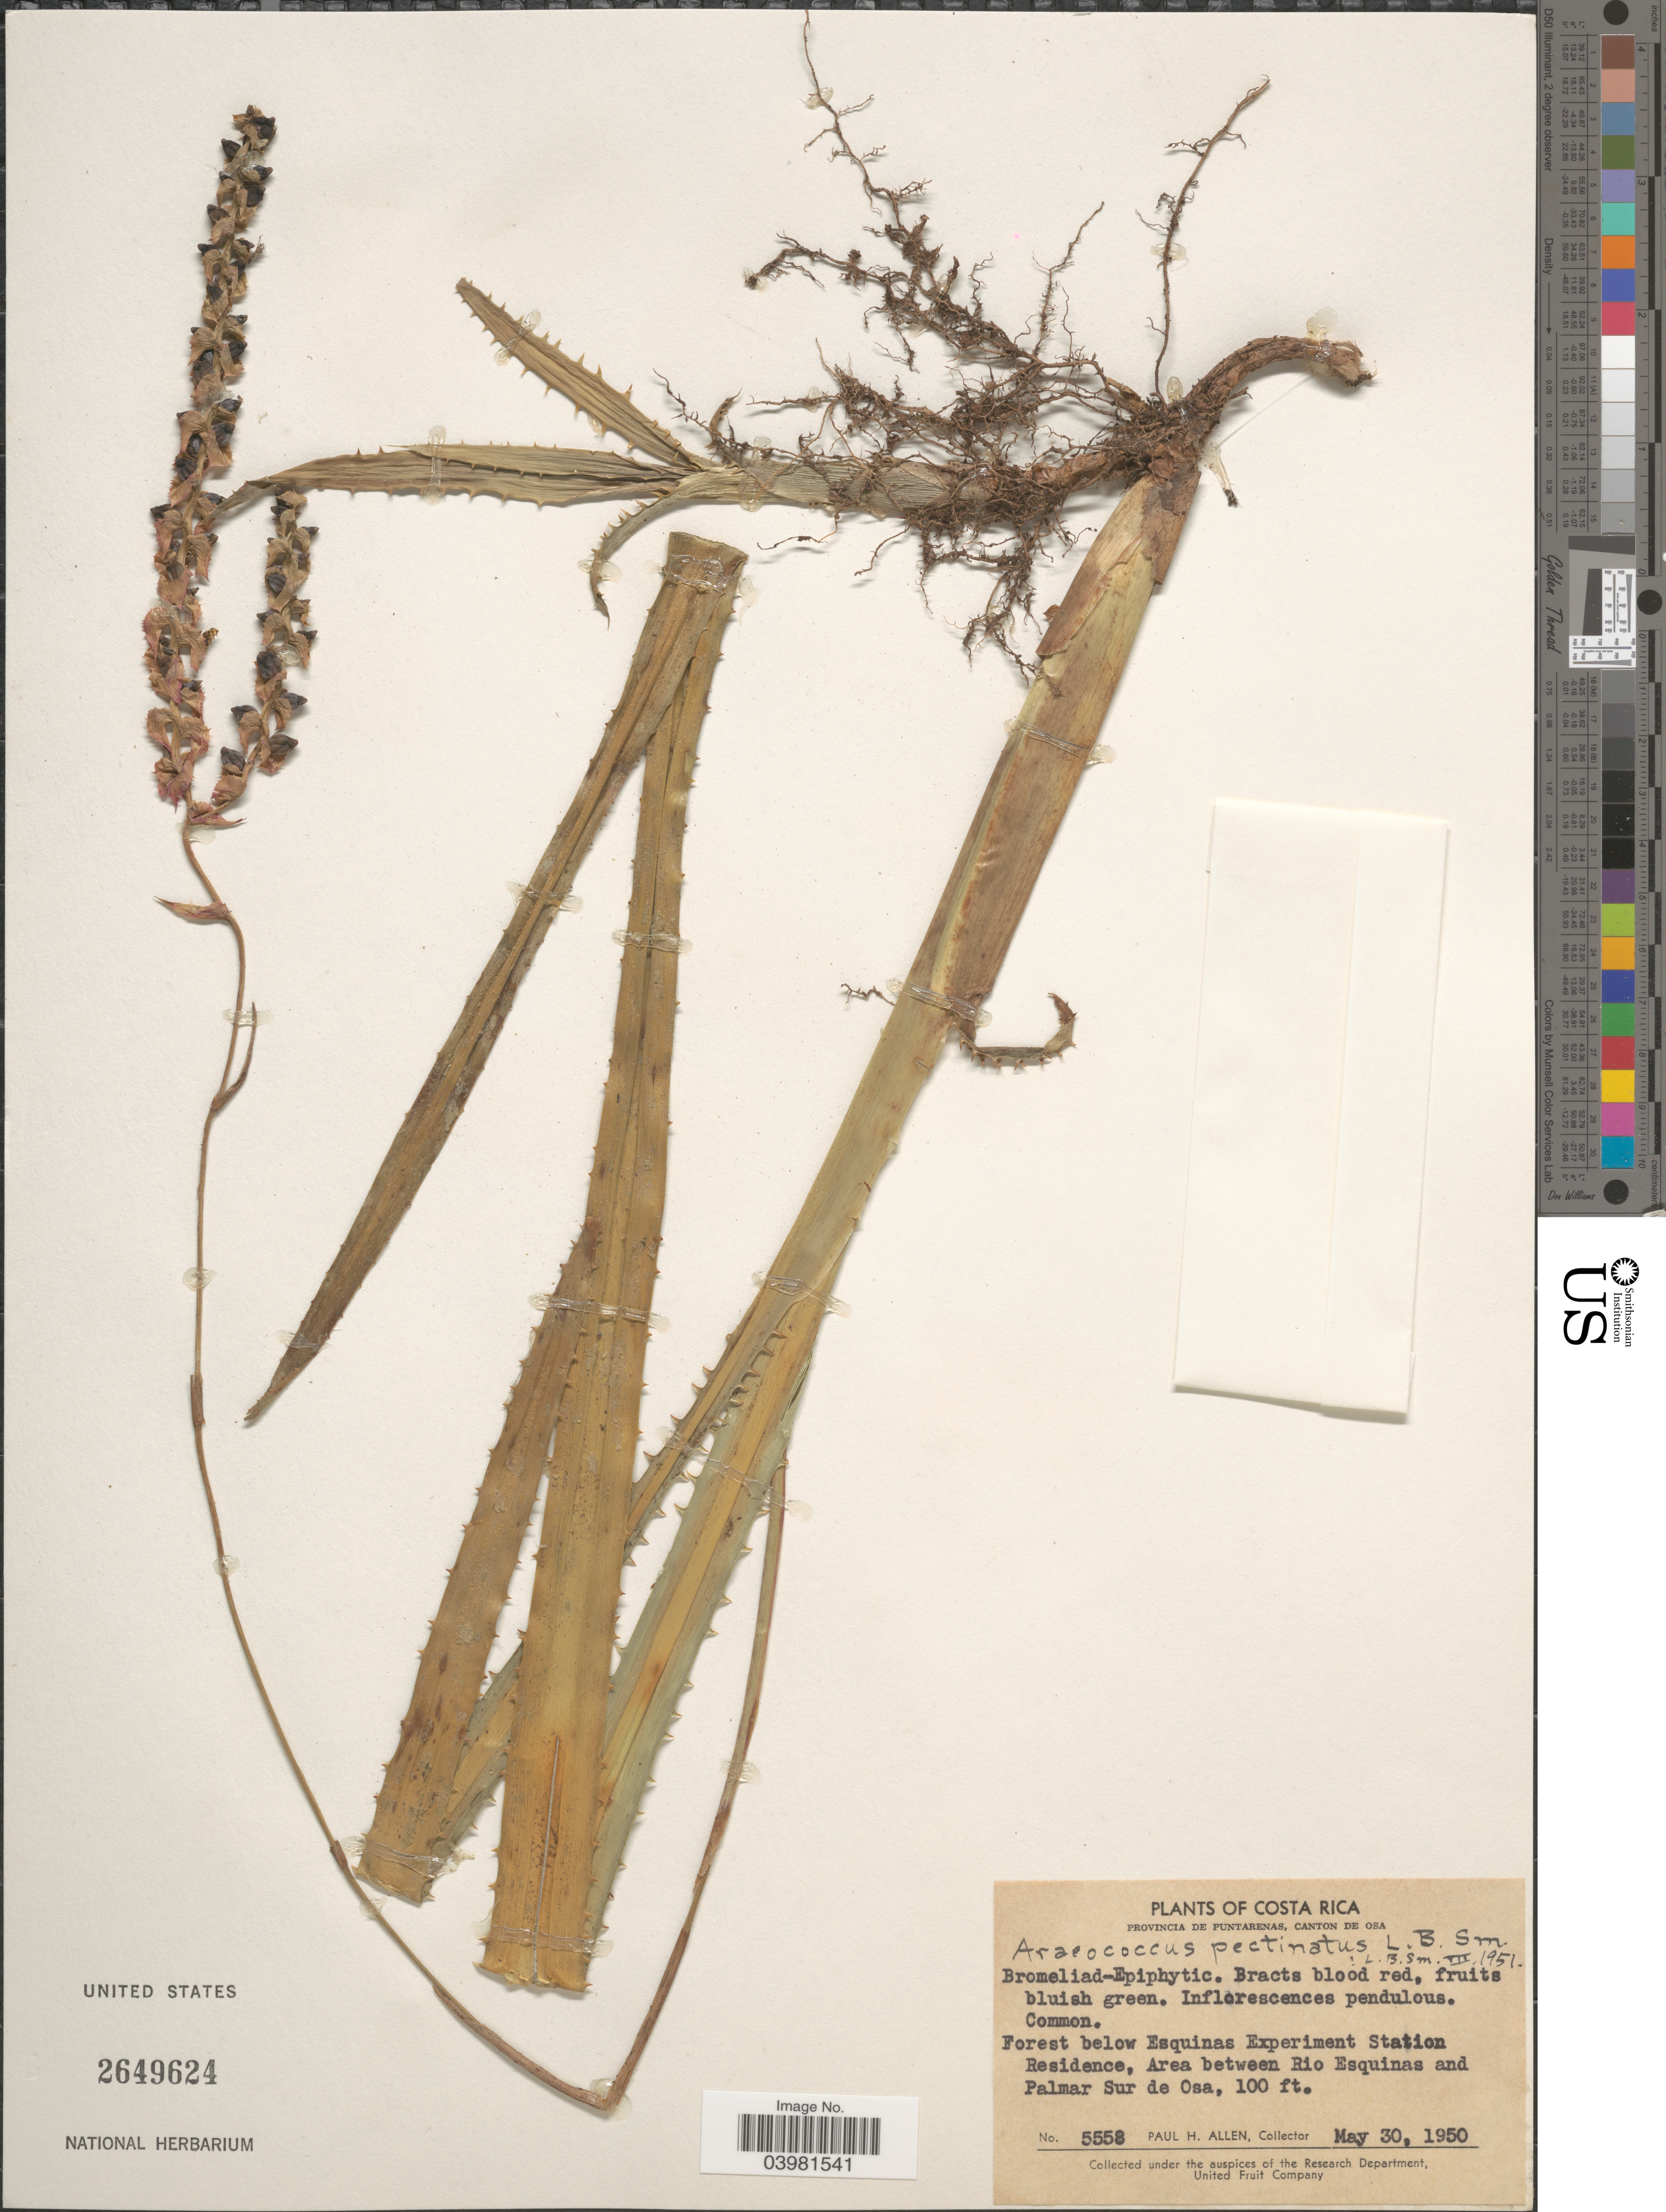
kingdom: Plantae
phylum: Tracheophyta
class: Liliopsida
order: Poales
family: Bromeliaceae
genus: Araeococcus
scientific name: Araeococcus pectinatus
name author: L.B. Sm.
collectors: P. H. Allen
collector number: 5558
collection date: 1950-05-30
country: Costa Rica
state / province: Puntarenas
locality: Canton de Osa. Forest below Esquinas Experiment Station Residence, Area between Rio Esquinas and Palmar Sur de Osa.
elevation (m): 30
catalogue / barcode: US 2649624